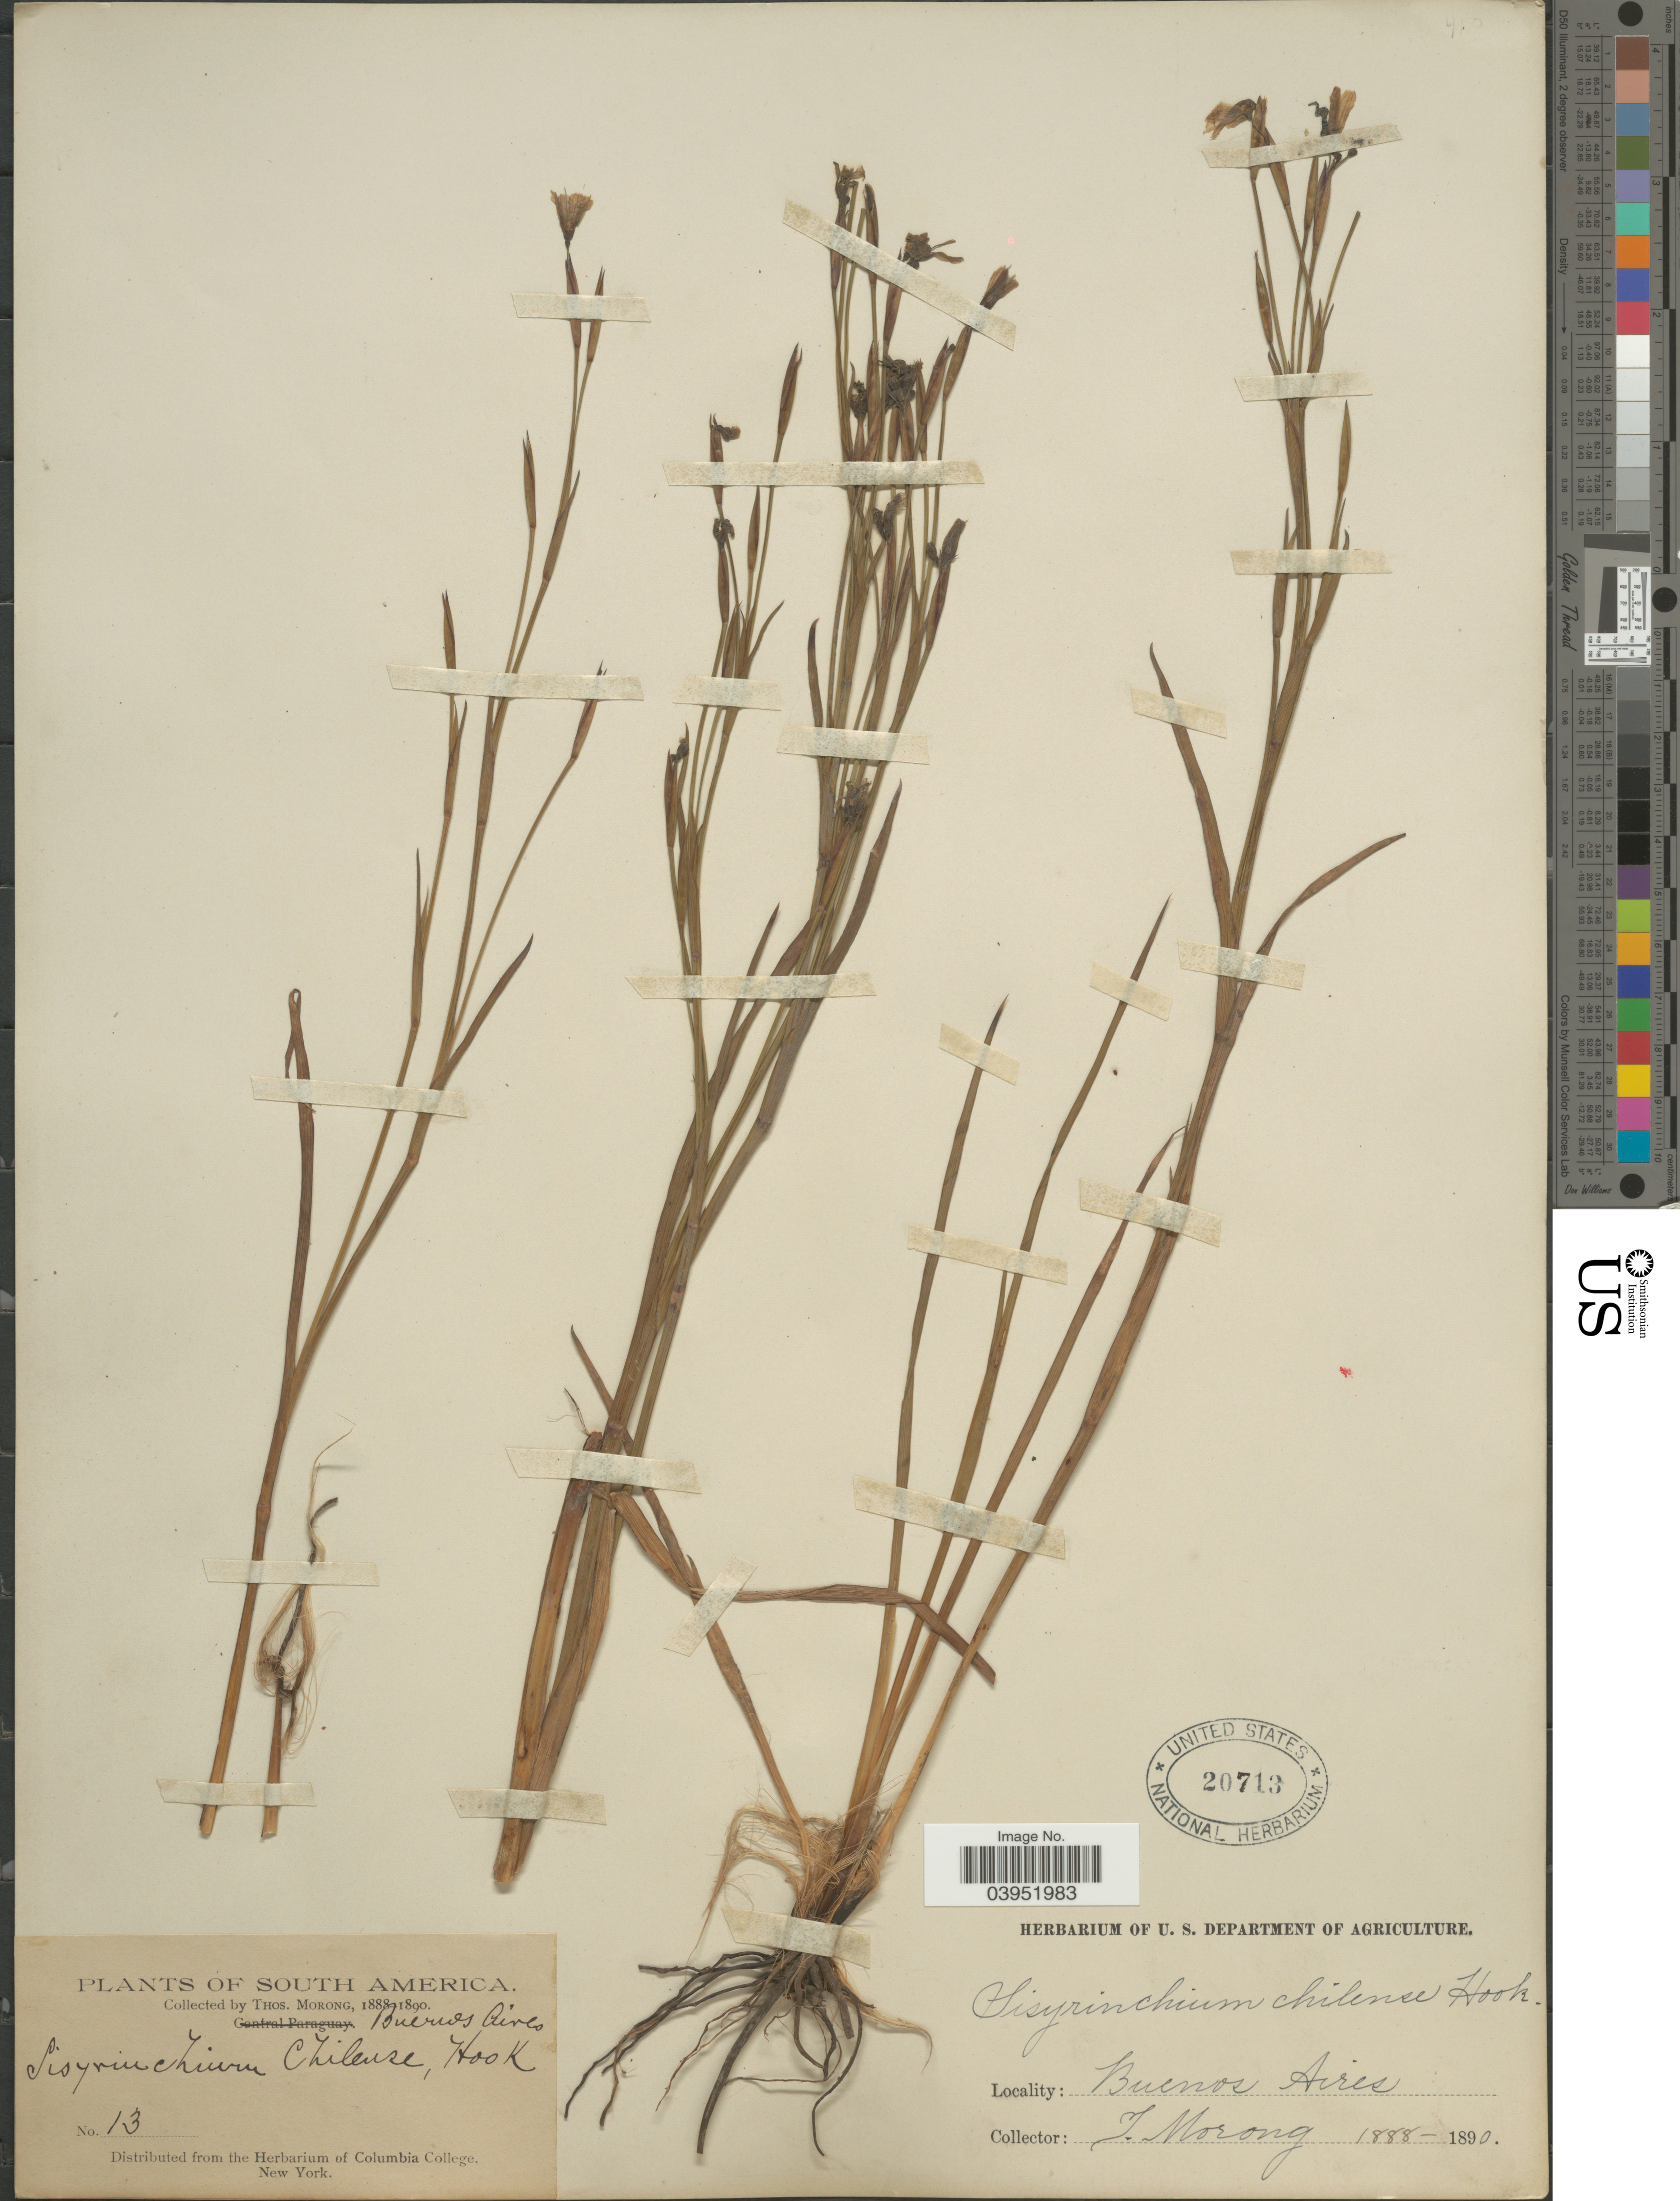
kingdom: Plantae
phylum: Tracheophyta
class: Liliopsida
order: Asparagales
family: Iridaceae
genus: Sisyrinchium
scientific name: Sisyrinchium chilense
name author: Hook.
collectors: ex herb. T. Morong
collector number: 13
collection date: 1888/1890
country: Argentina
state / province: Buenos Aires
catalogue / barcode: US 20713